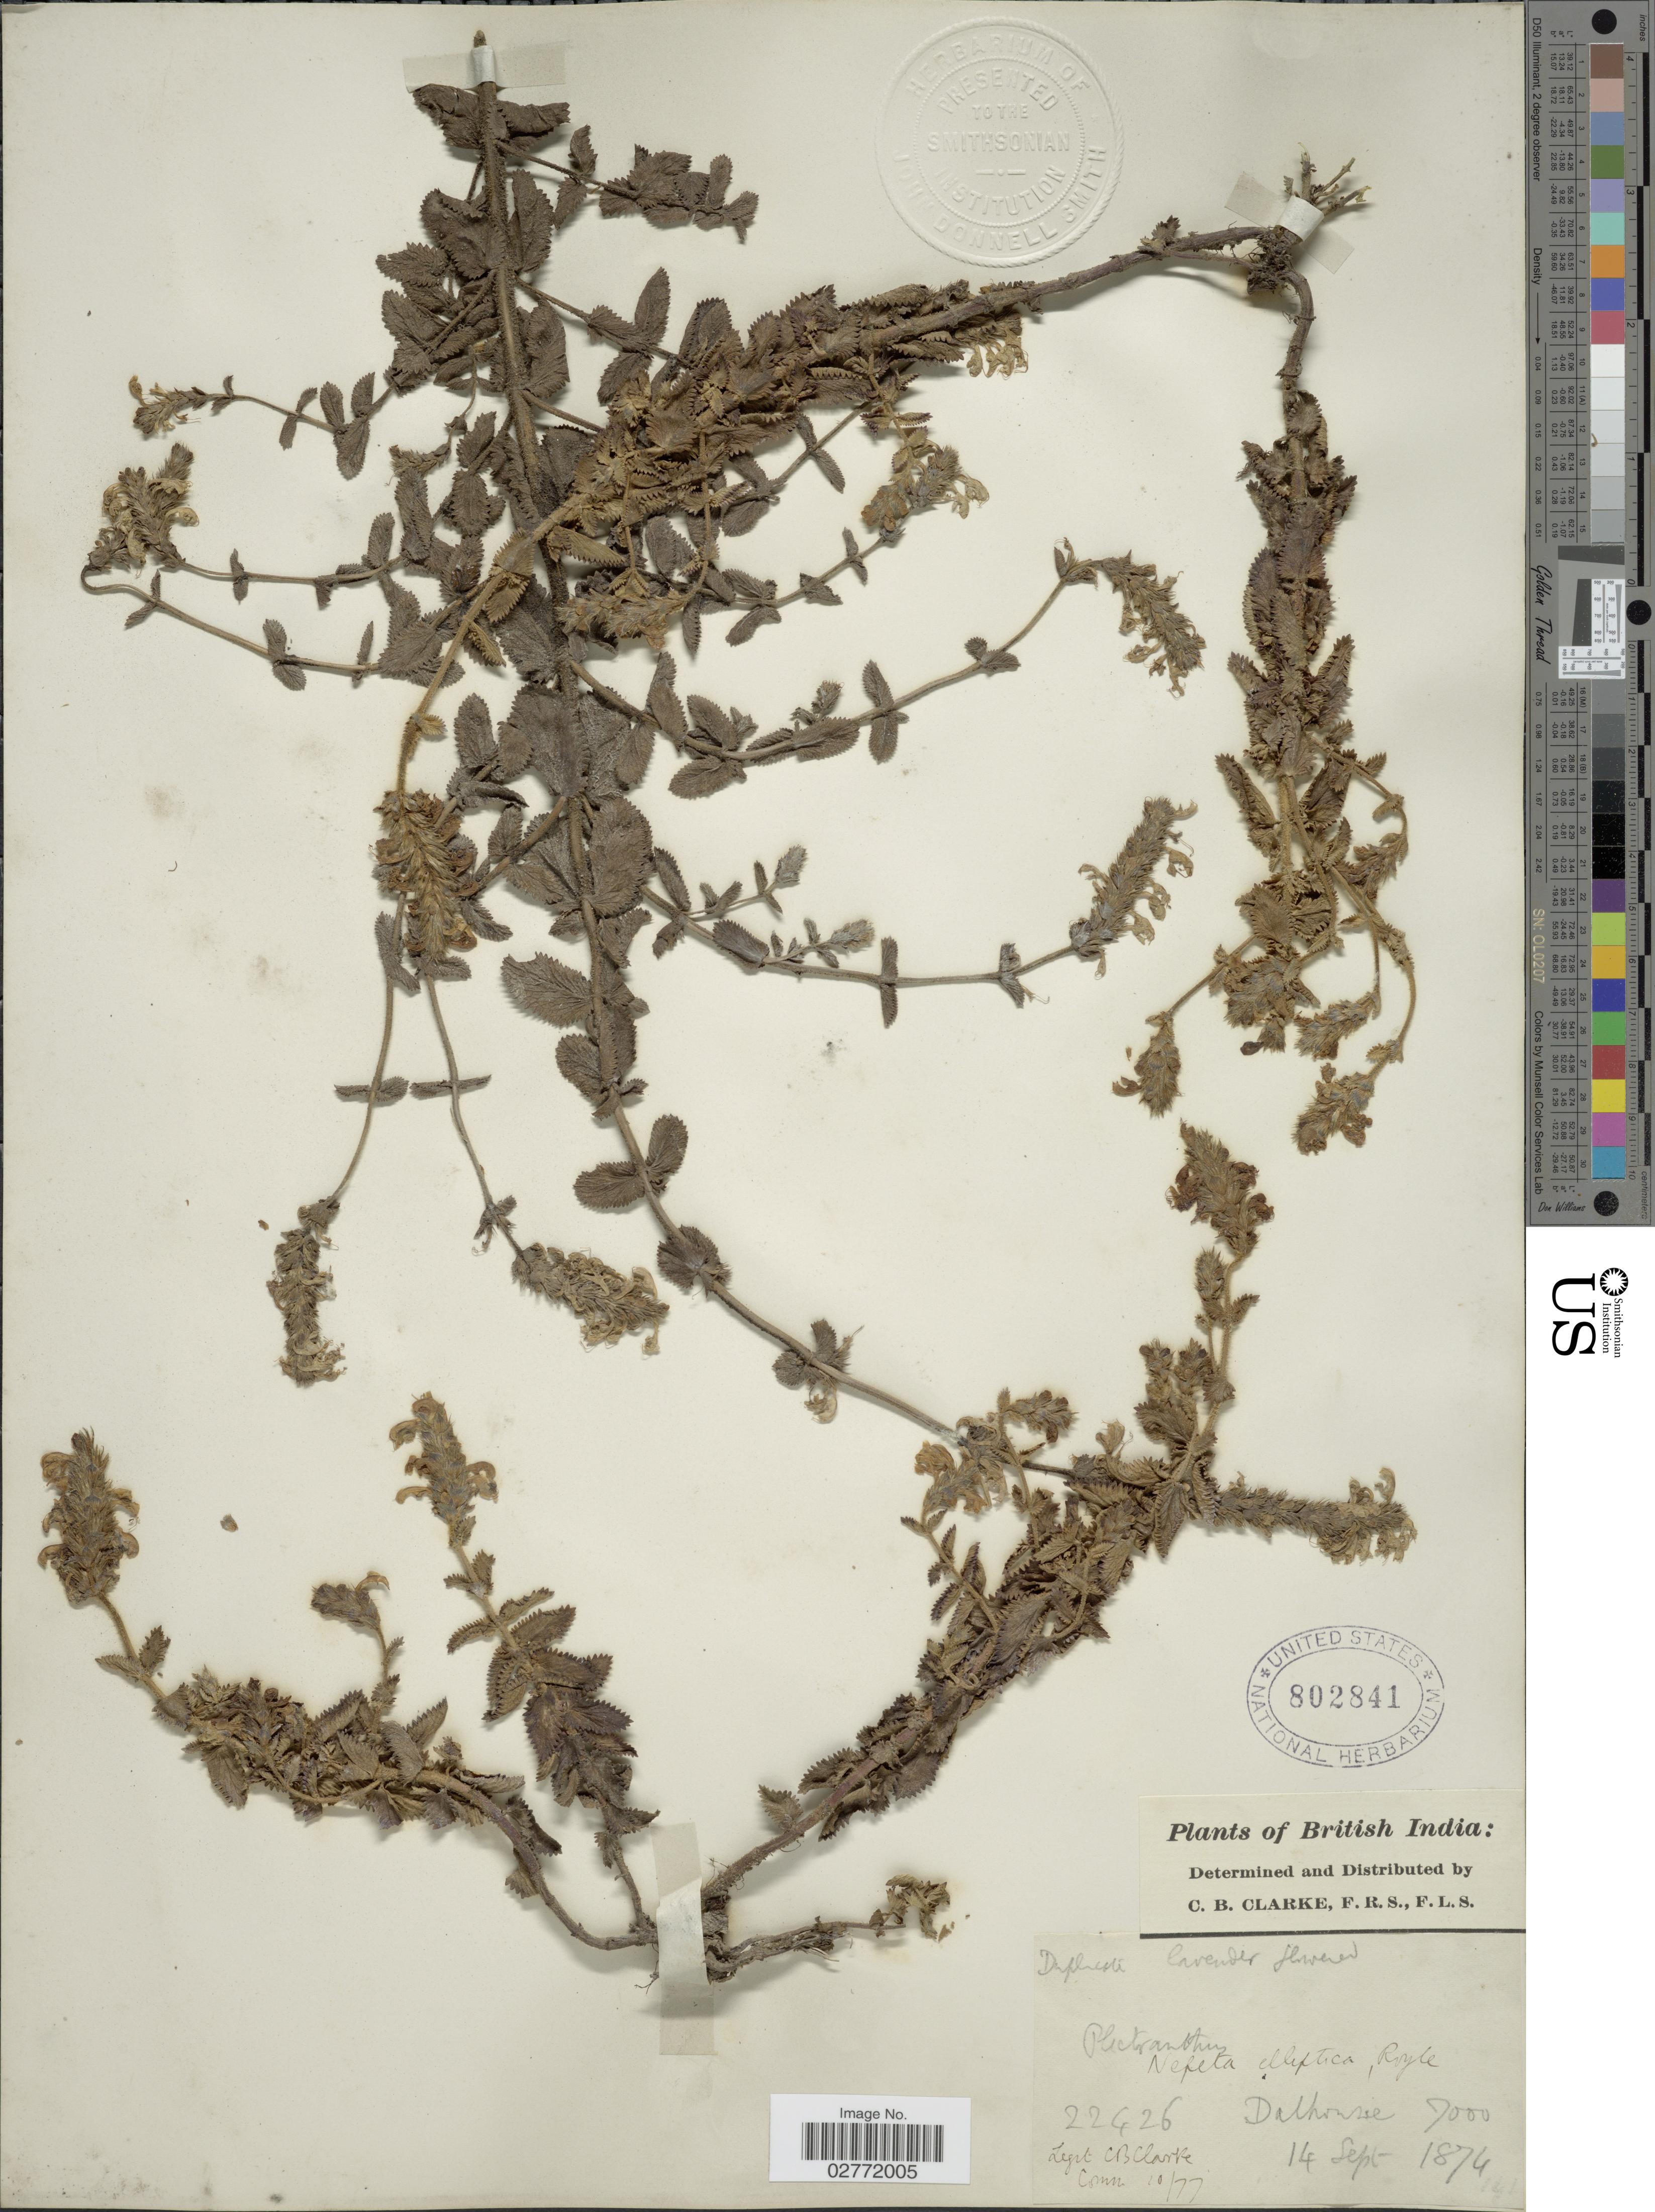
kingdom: Plantae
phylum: Tracheophyta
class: Magnoliopsida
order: Lamiales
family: Lamiaceae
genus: Nepeta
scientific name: Nepeta elliptica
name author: Royle ex Benth.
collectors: C. B. Clarke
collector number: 22426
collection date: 1874-09-14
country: India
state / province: Himachal Pradesh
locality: British India, Dalhousie.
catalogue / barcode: US 802841